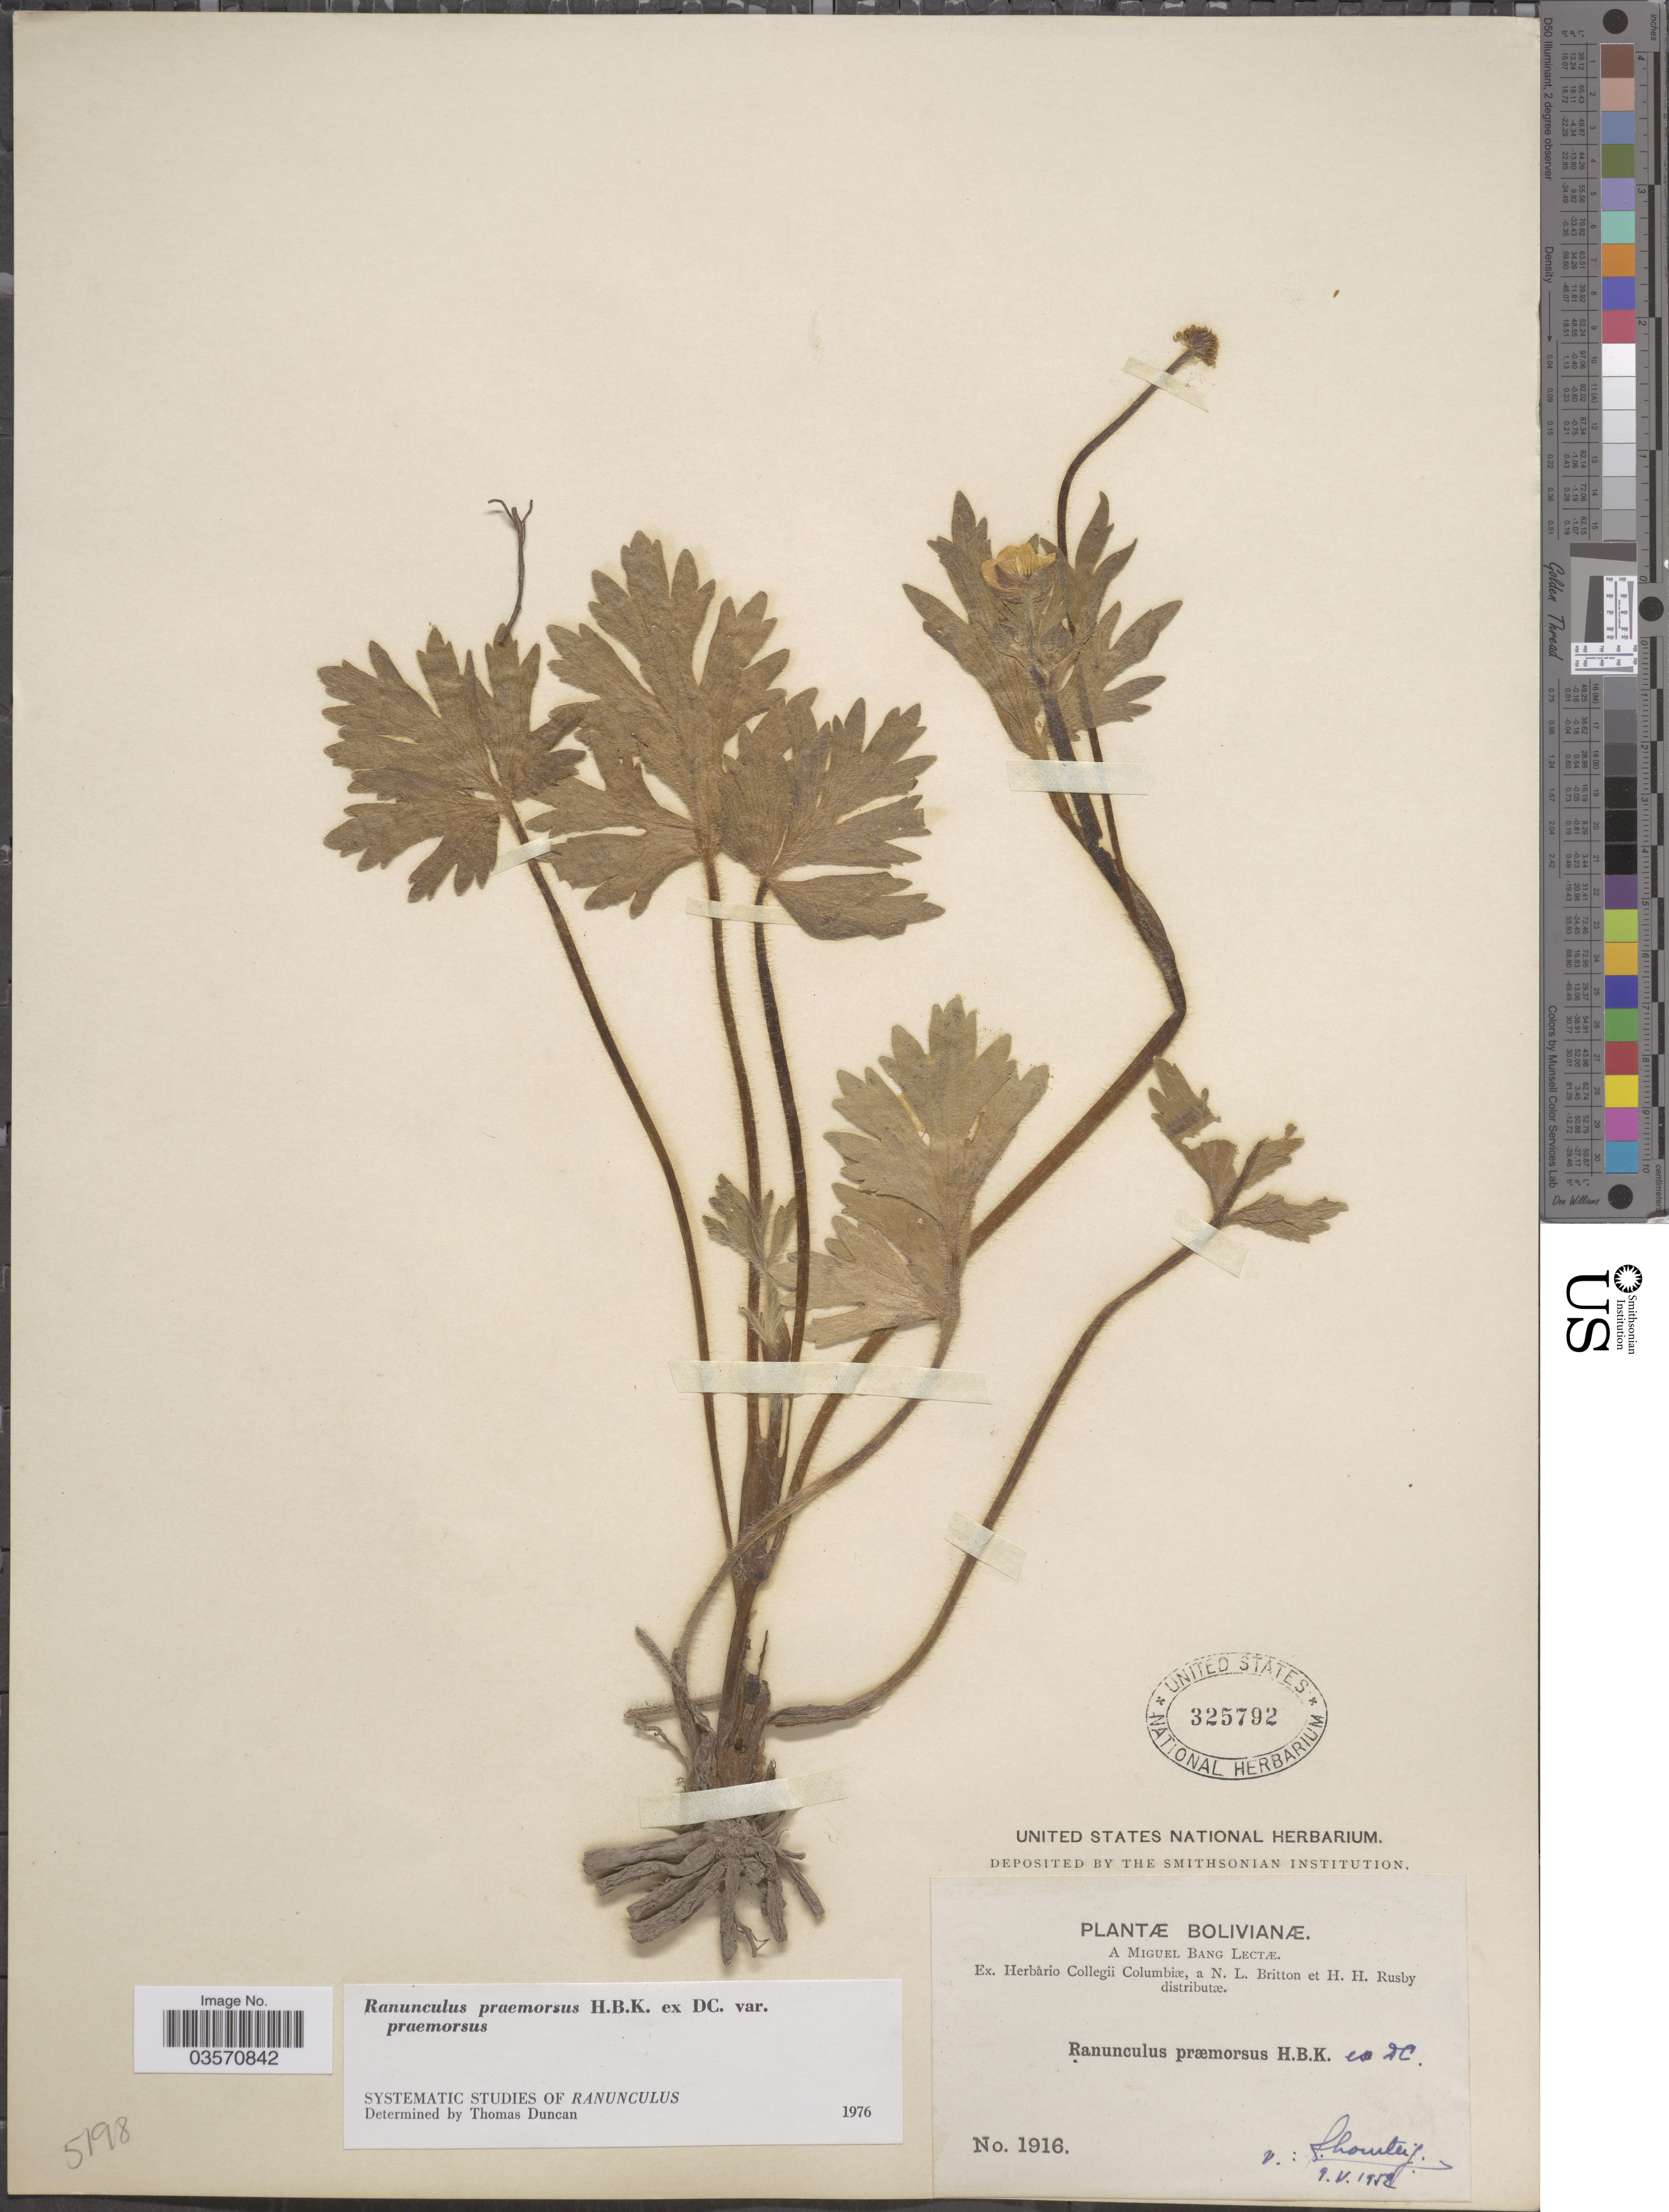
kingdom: Plantae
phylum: Tracheophyta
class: Magnoliopsida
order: Ranunculales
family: Ranunculaceae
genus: Ranunculus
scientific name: Ranunculus praemorsus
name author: Kunth ex DC.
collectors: M. Bang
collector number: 1916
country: Bolivia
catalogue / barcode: US 325792